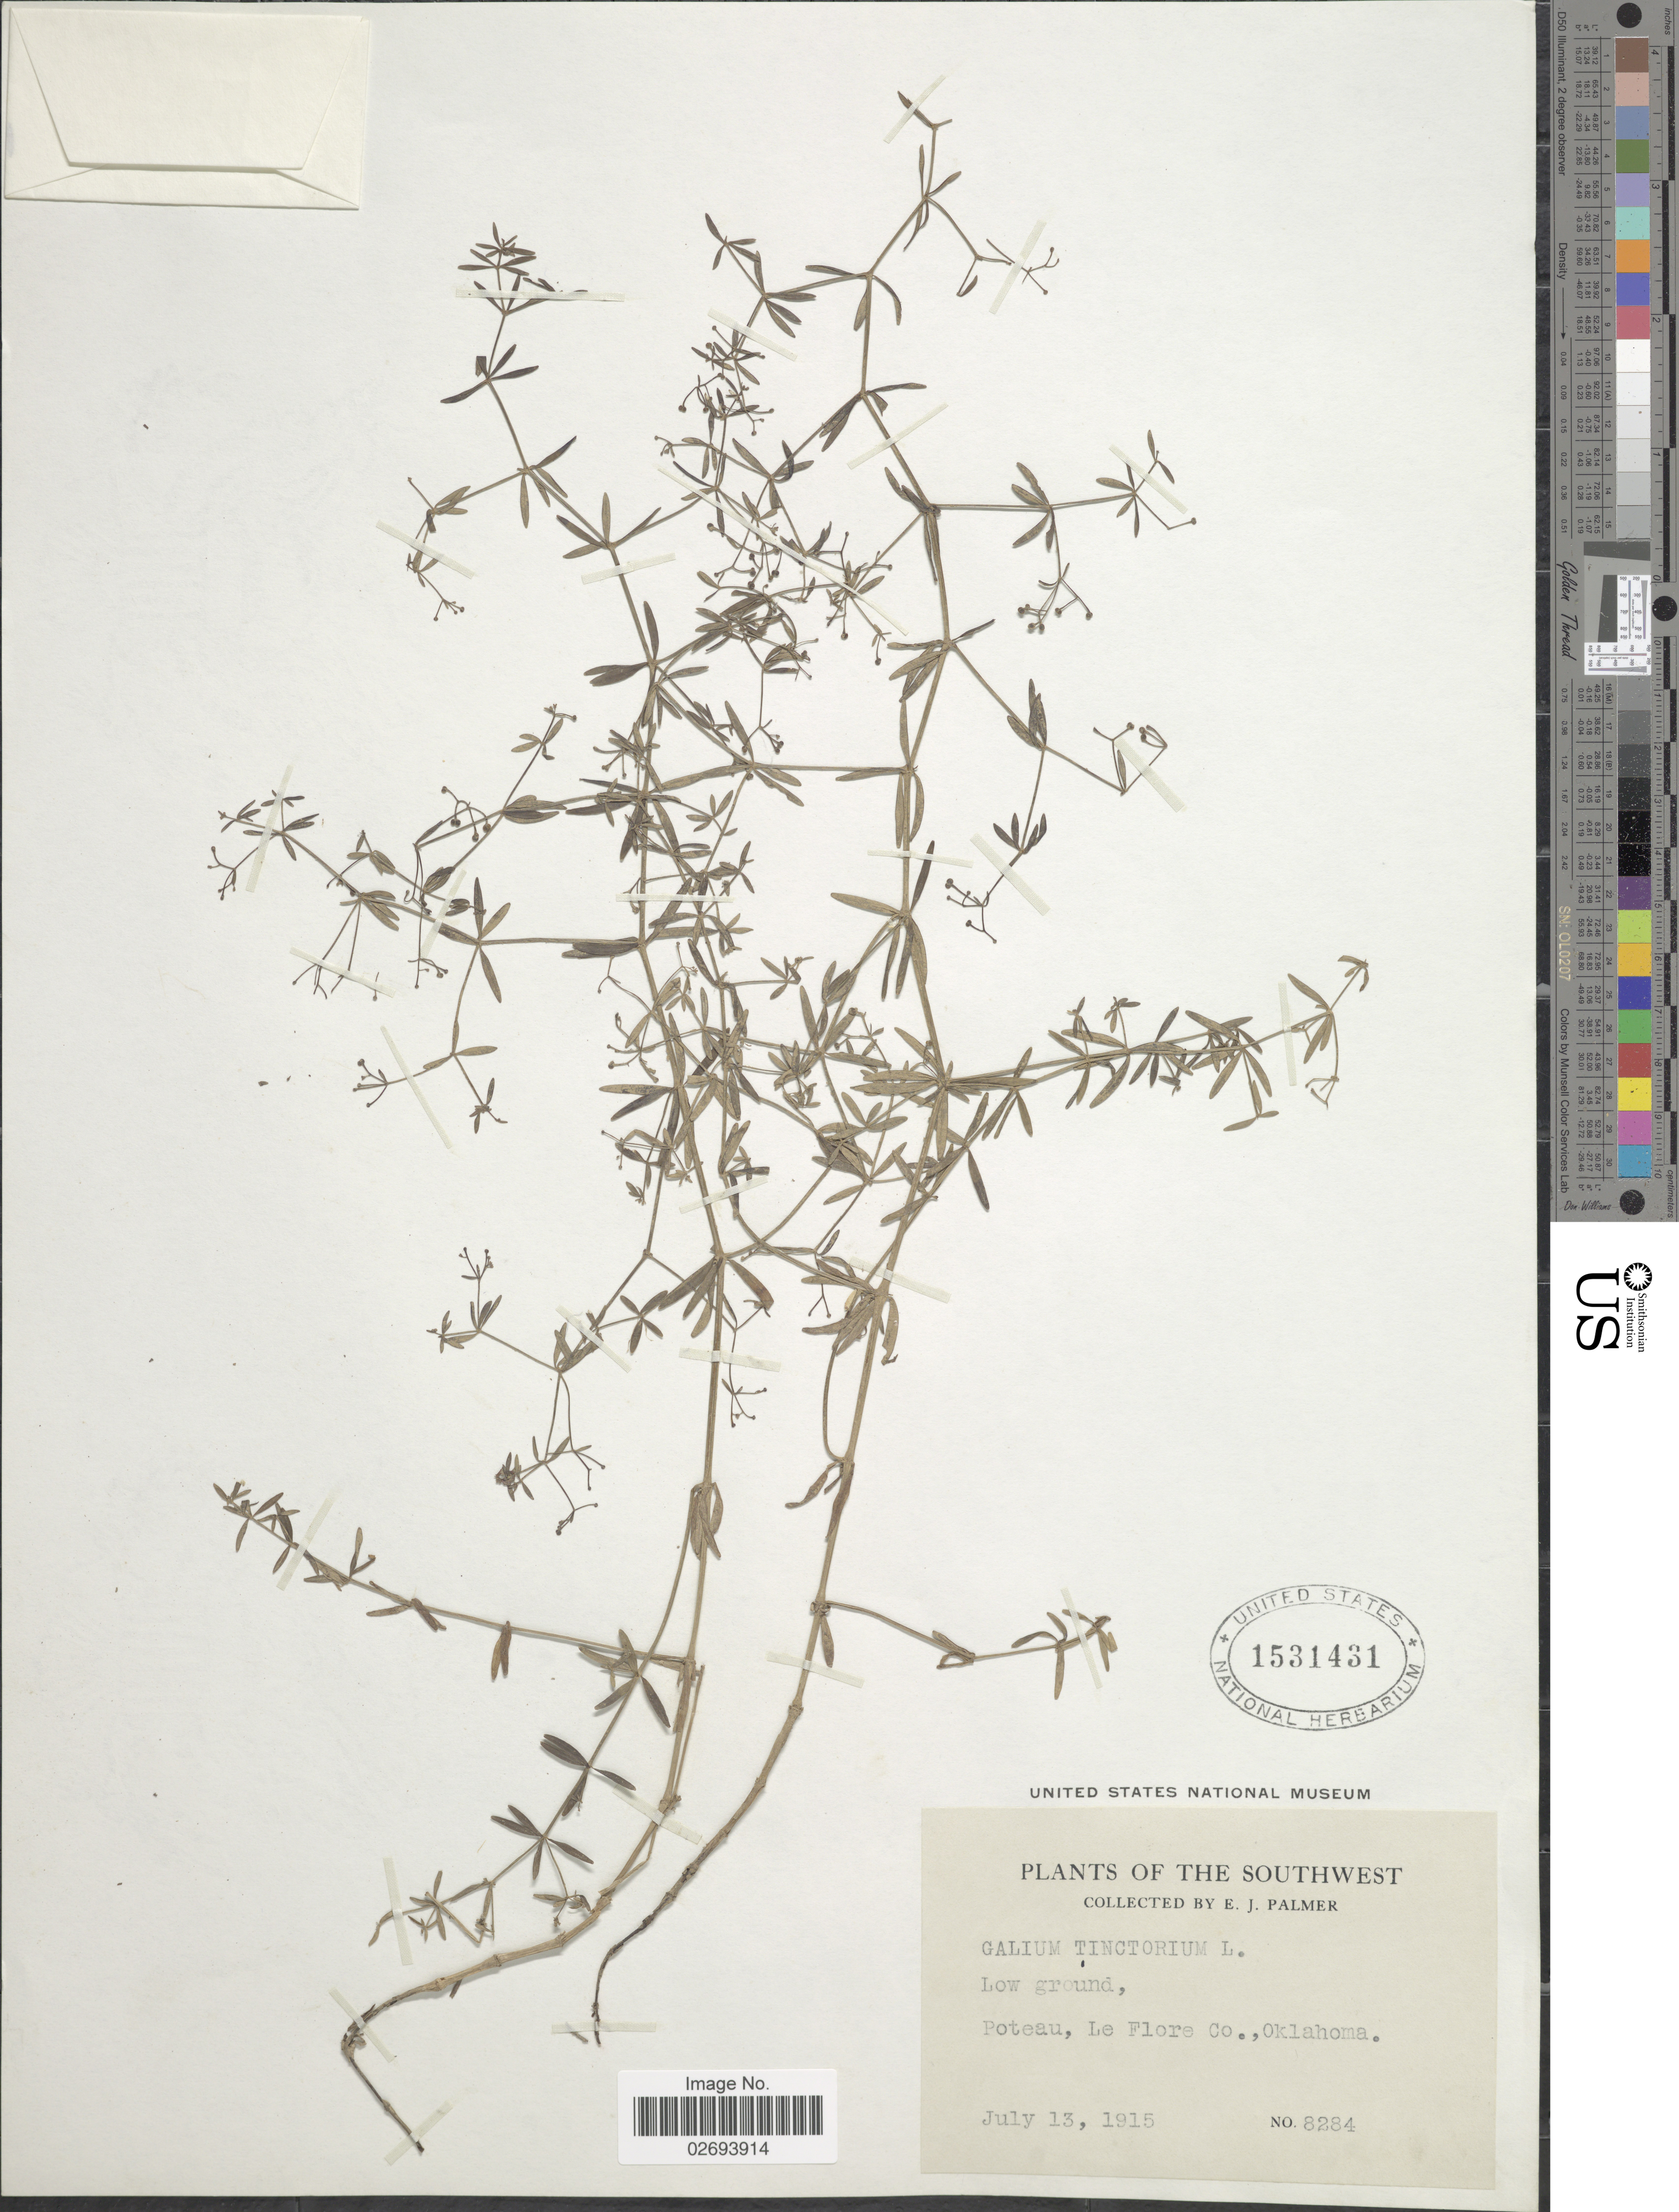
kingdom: Plantae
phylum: Tracheophyta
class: Magnoliopsida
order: Gentianales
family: Rubiaceae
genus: Galium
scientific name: Galium tinctorium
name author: (L.) Scop.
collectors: E. J. Palmer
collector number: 8284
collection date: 1915-07-13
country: United States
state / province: Oklahoma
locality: Southwest. Low ground, Poteau, Le Flore Co.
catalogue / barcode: US 1531431